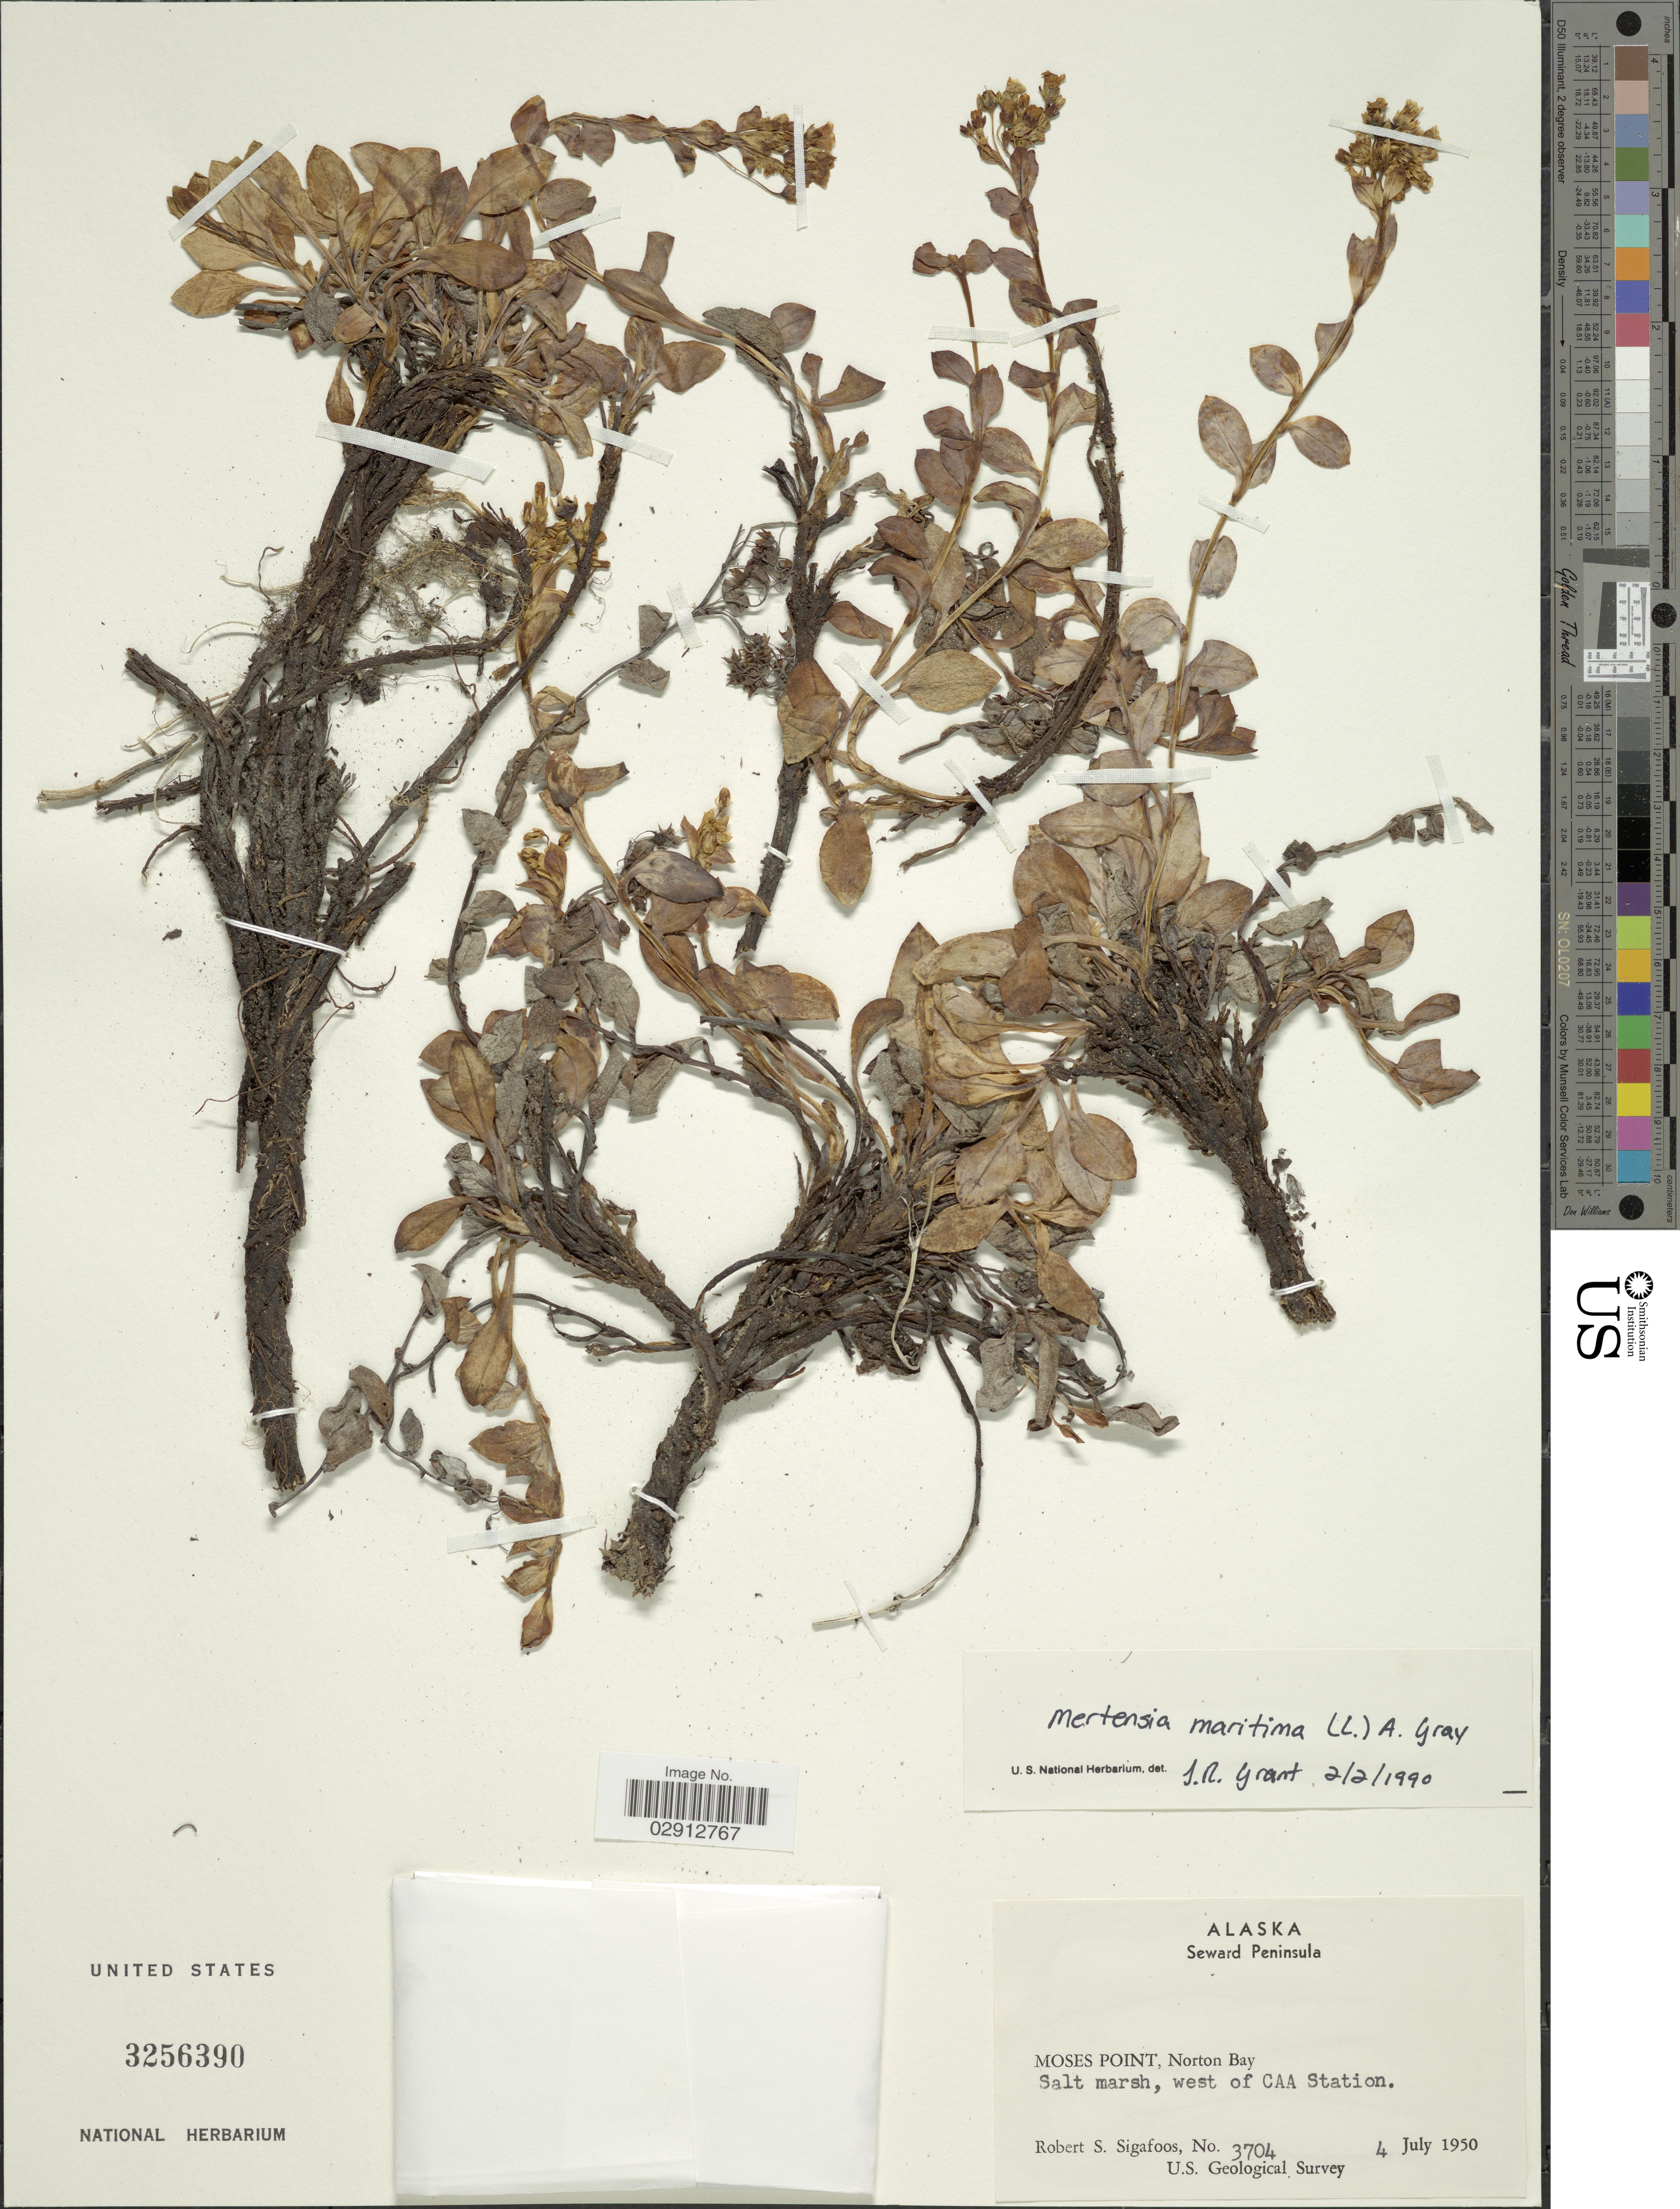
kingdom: Plantae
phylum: Tracheophyta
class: Magnoliopsida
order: Boraginales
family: Boraginaceae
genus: Mertensia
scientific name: Mertensia maritima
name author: (L.) S.F. Gray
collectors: R. Sigafoos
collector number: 3704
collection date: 1950-07-04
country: United States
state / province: Alaska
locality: Moses Point, Norton Bay. West of CAA Station.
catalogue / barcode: US 3256390